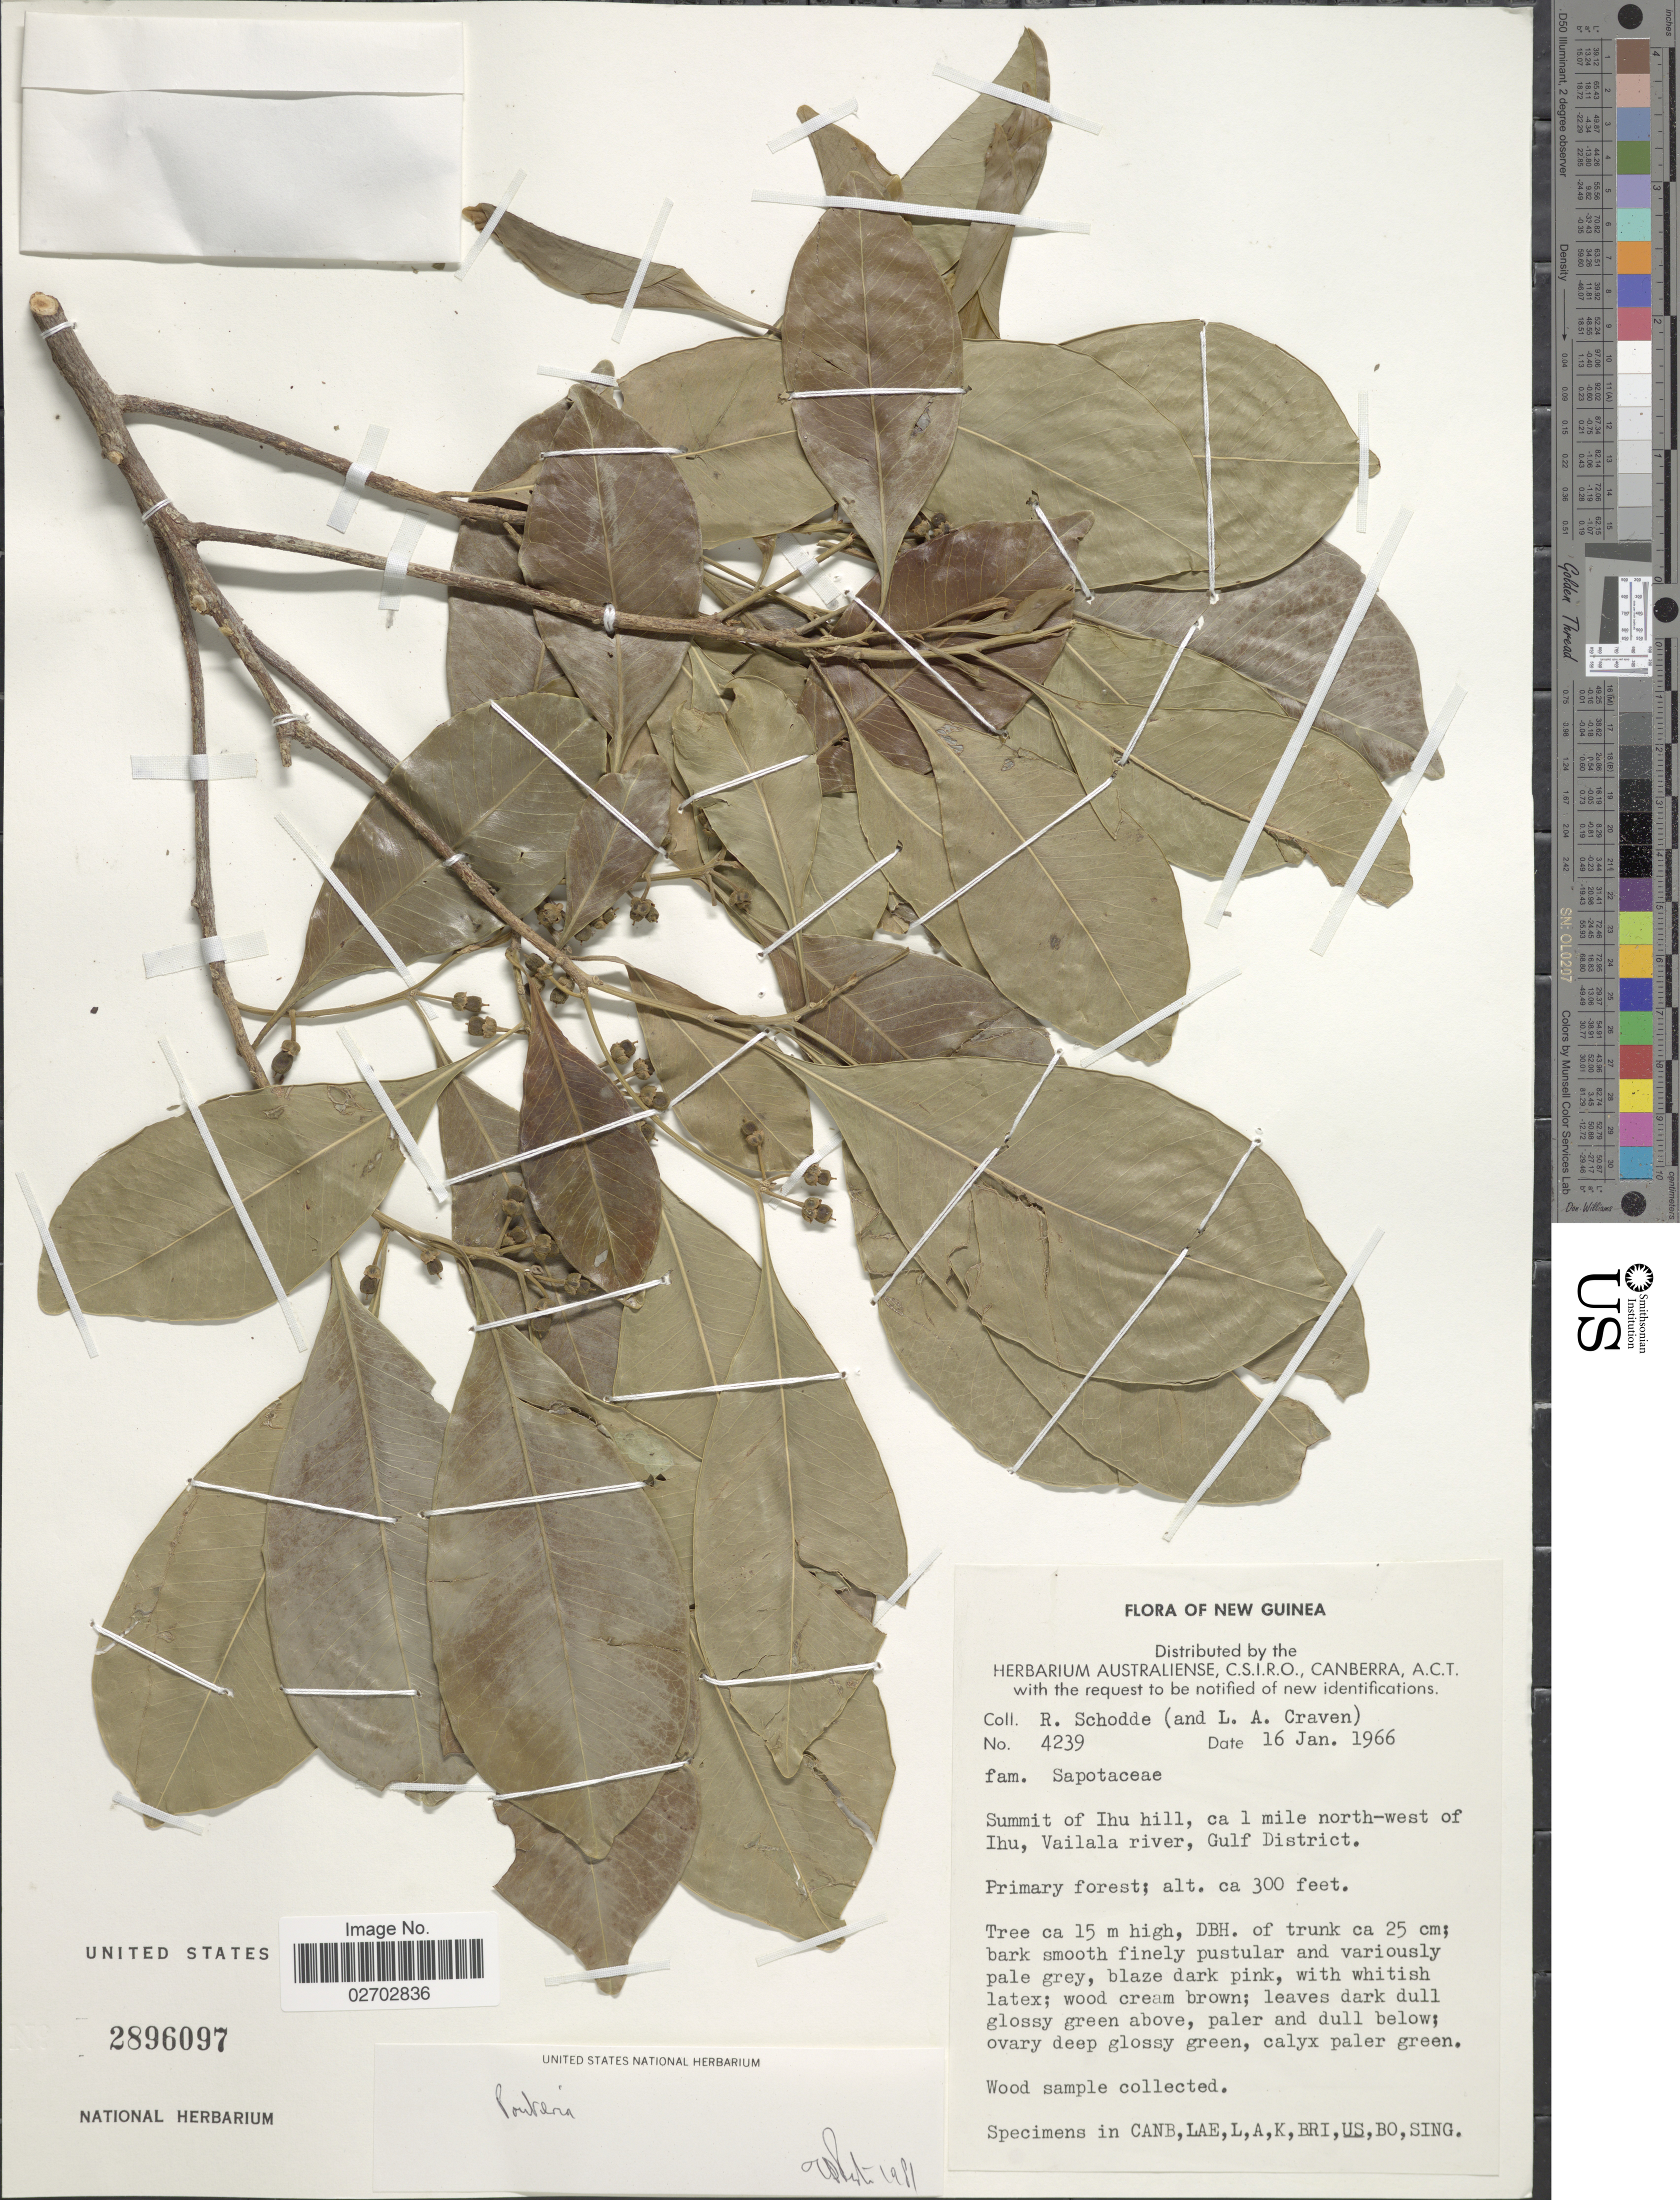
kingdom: Plantae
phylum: Tracheophyta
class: Magnoliopsida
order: Ericales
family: Sapotaceae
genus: Pouteria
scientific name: Pouteria sp.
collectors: R. Schodde & L. A. Craven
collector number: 4239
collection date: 1966-01-16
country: Papua New Guinea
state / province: Gulf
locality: New Guinea. Summit of Ihu hill, ca 1 mile north-west of Ihu, Vailala river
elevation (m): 91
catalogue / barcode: US 2896097